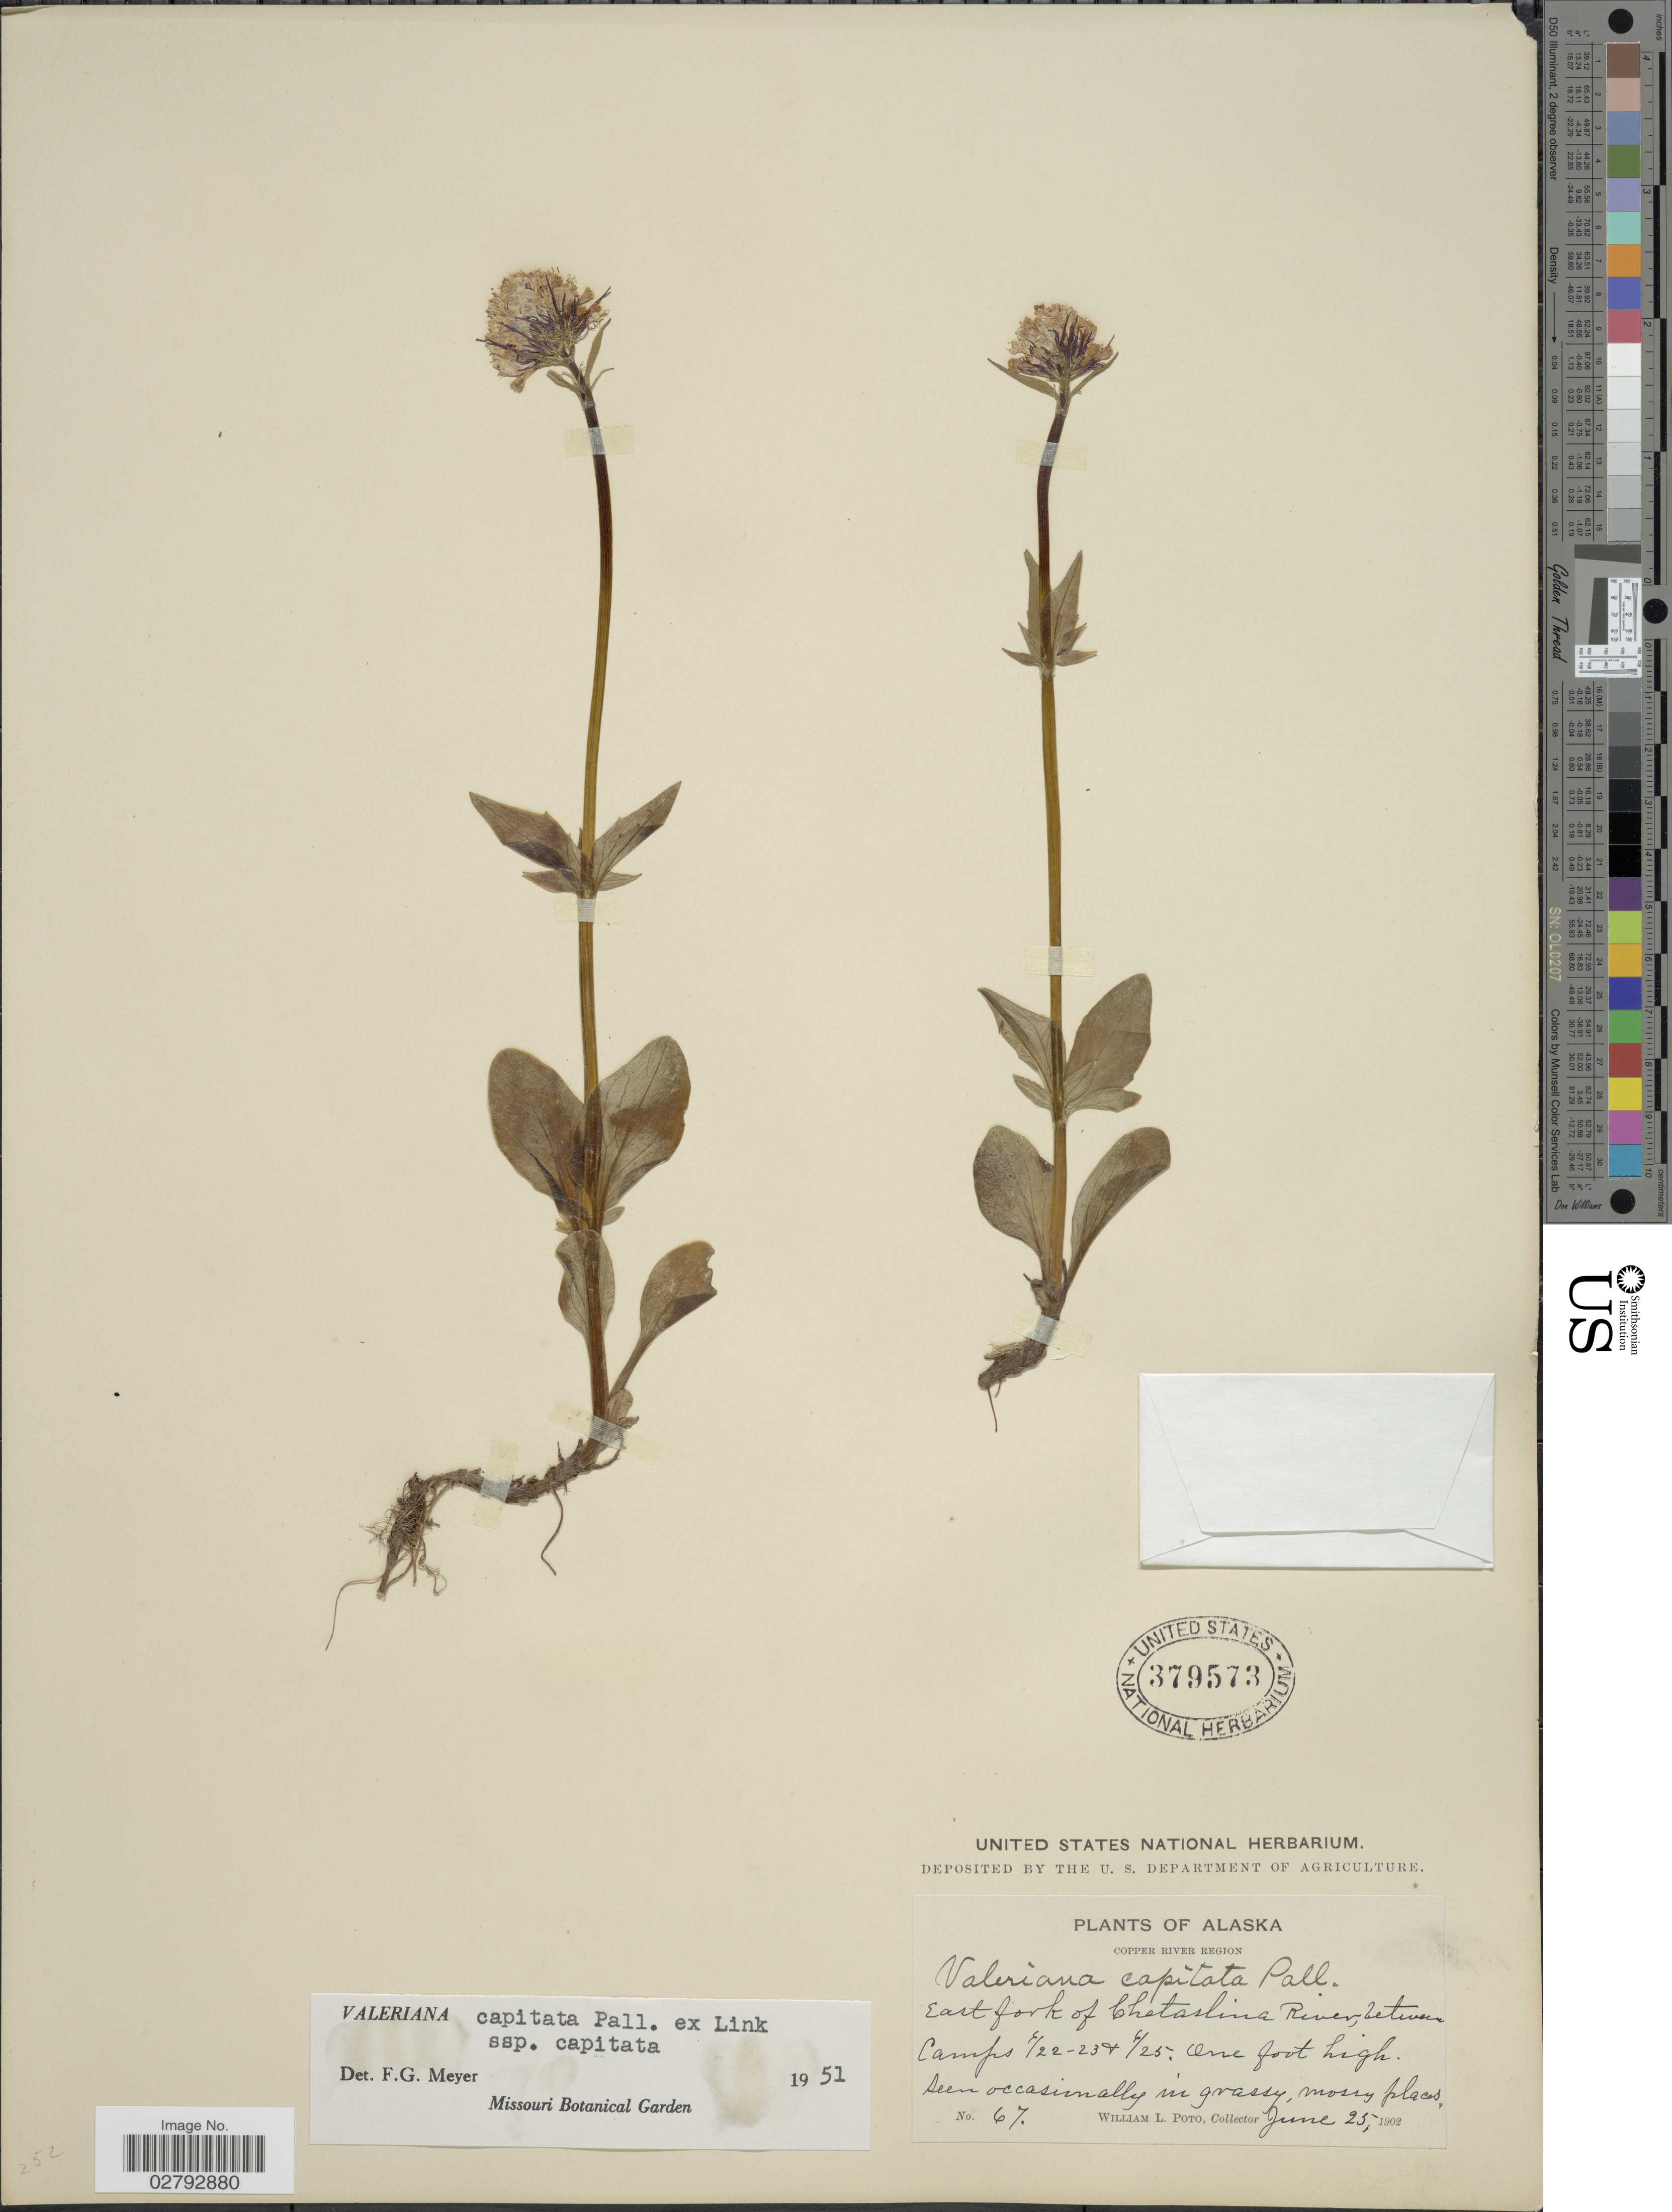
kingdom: Plantae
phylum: Tracheophyta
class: Magnoliopsida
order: Dipsacales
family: Caprifoliaceae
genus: Valeriana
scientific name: Valeriana capitata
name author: Link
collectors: W. Poto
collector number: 67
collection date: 1902-06-25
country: United States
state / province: Alaska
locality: Copper River Region. East fork of Chetaslina River, between Camps 6/22-23 & 6/25.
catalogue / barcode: US 379573